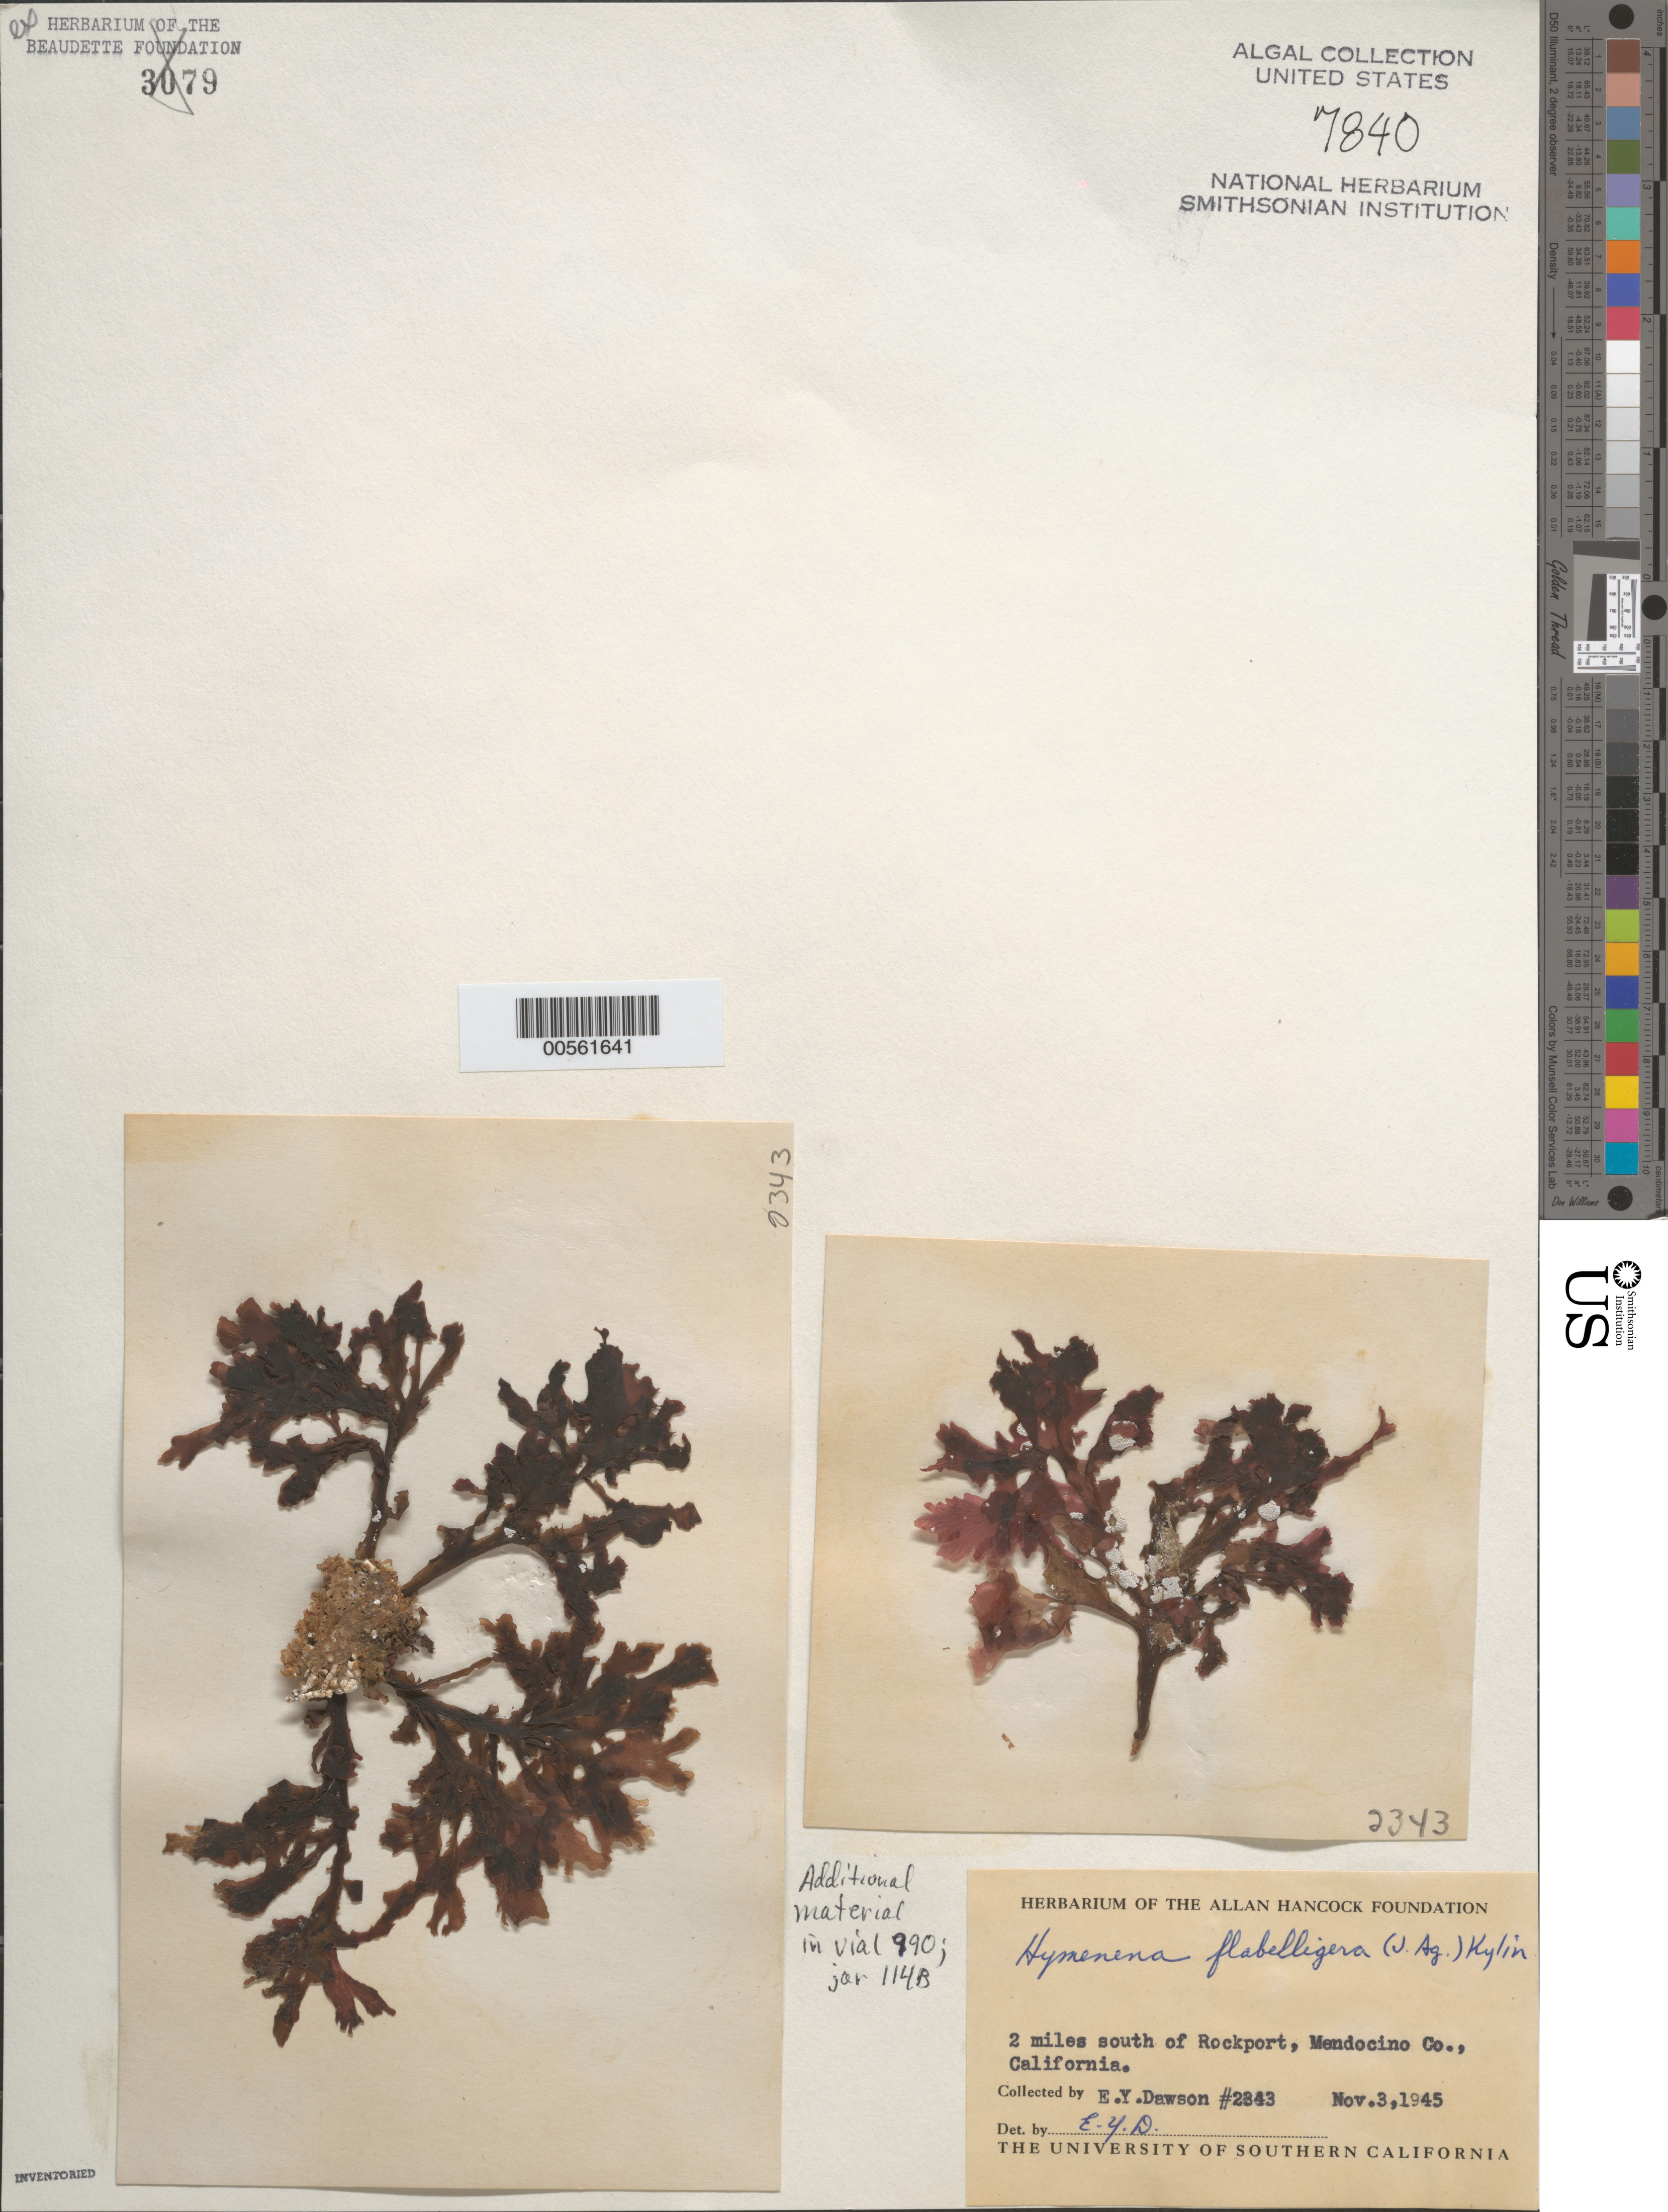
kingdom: Plantae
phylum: Rhodophyta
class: Florideophyceae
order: Ceramiales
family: Delesseriaceae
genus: Hymenena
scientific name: Hymenena flabelligera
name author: (J. Agardh) Kylin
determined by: Dawson, E. Y.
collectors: E. Y. Dawson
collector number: EYD 2343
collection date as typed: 03 Nov 1945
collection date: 1945-11-03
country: United States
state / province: California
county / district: Mendocino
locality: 2 miles south of Rockport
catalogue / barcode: US 7840